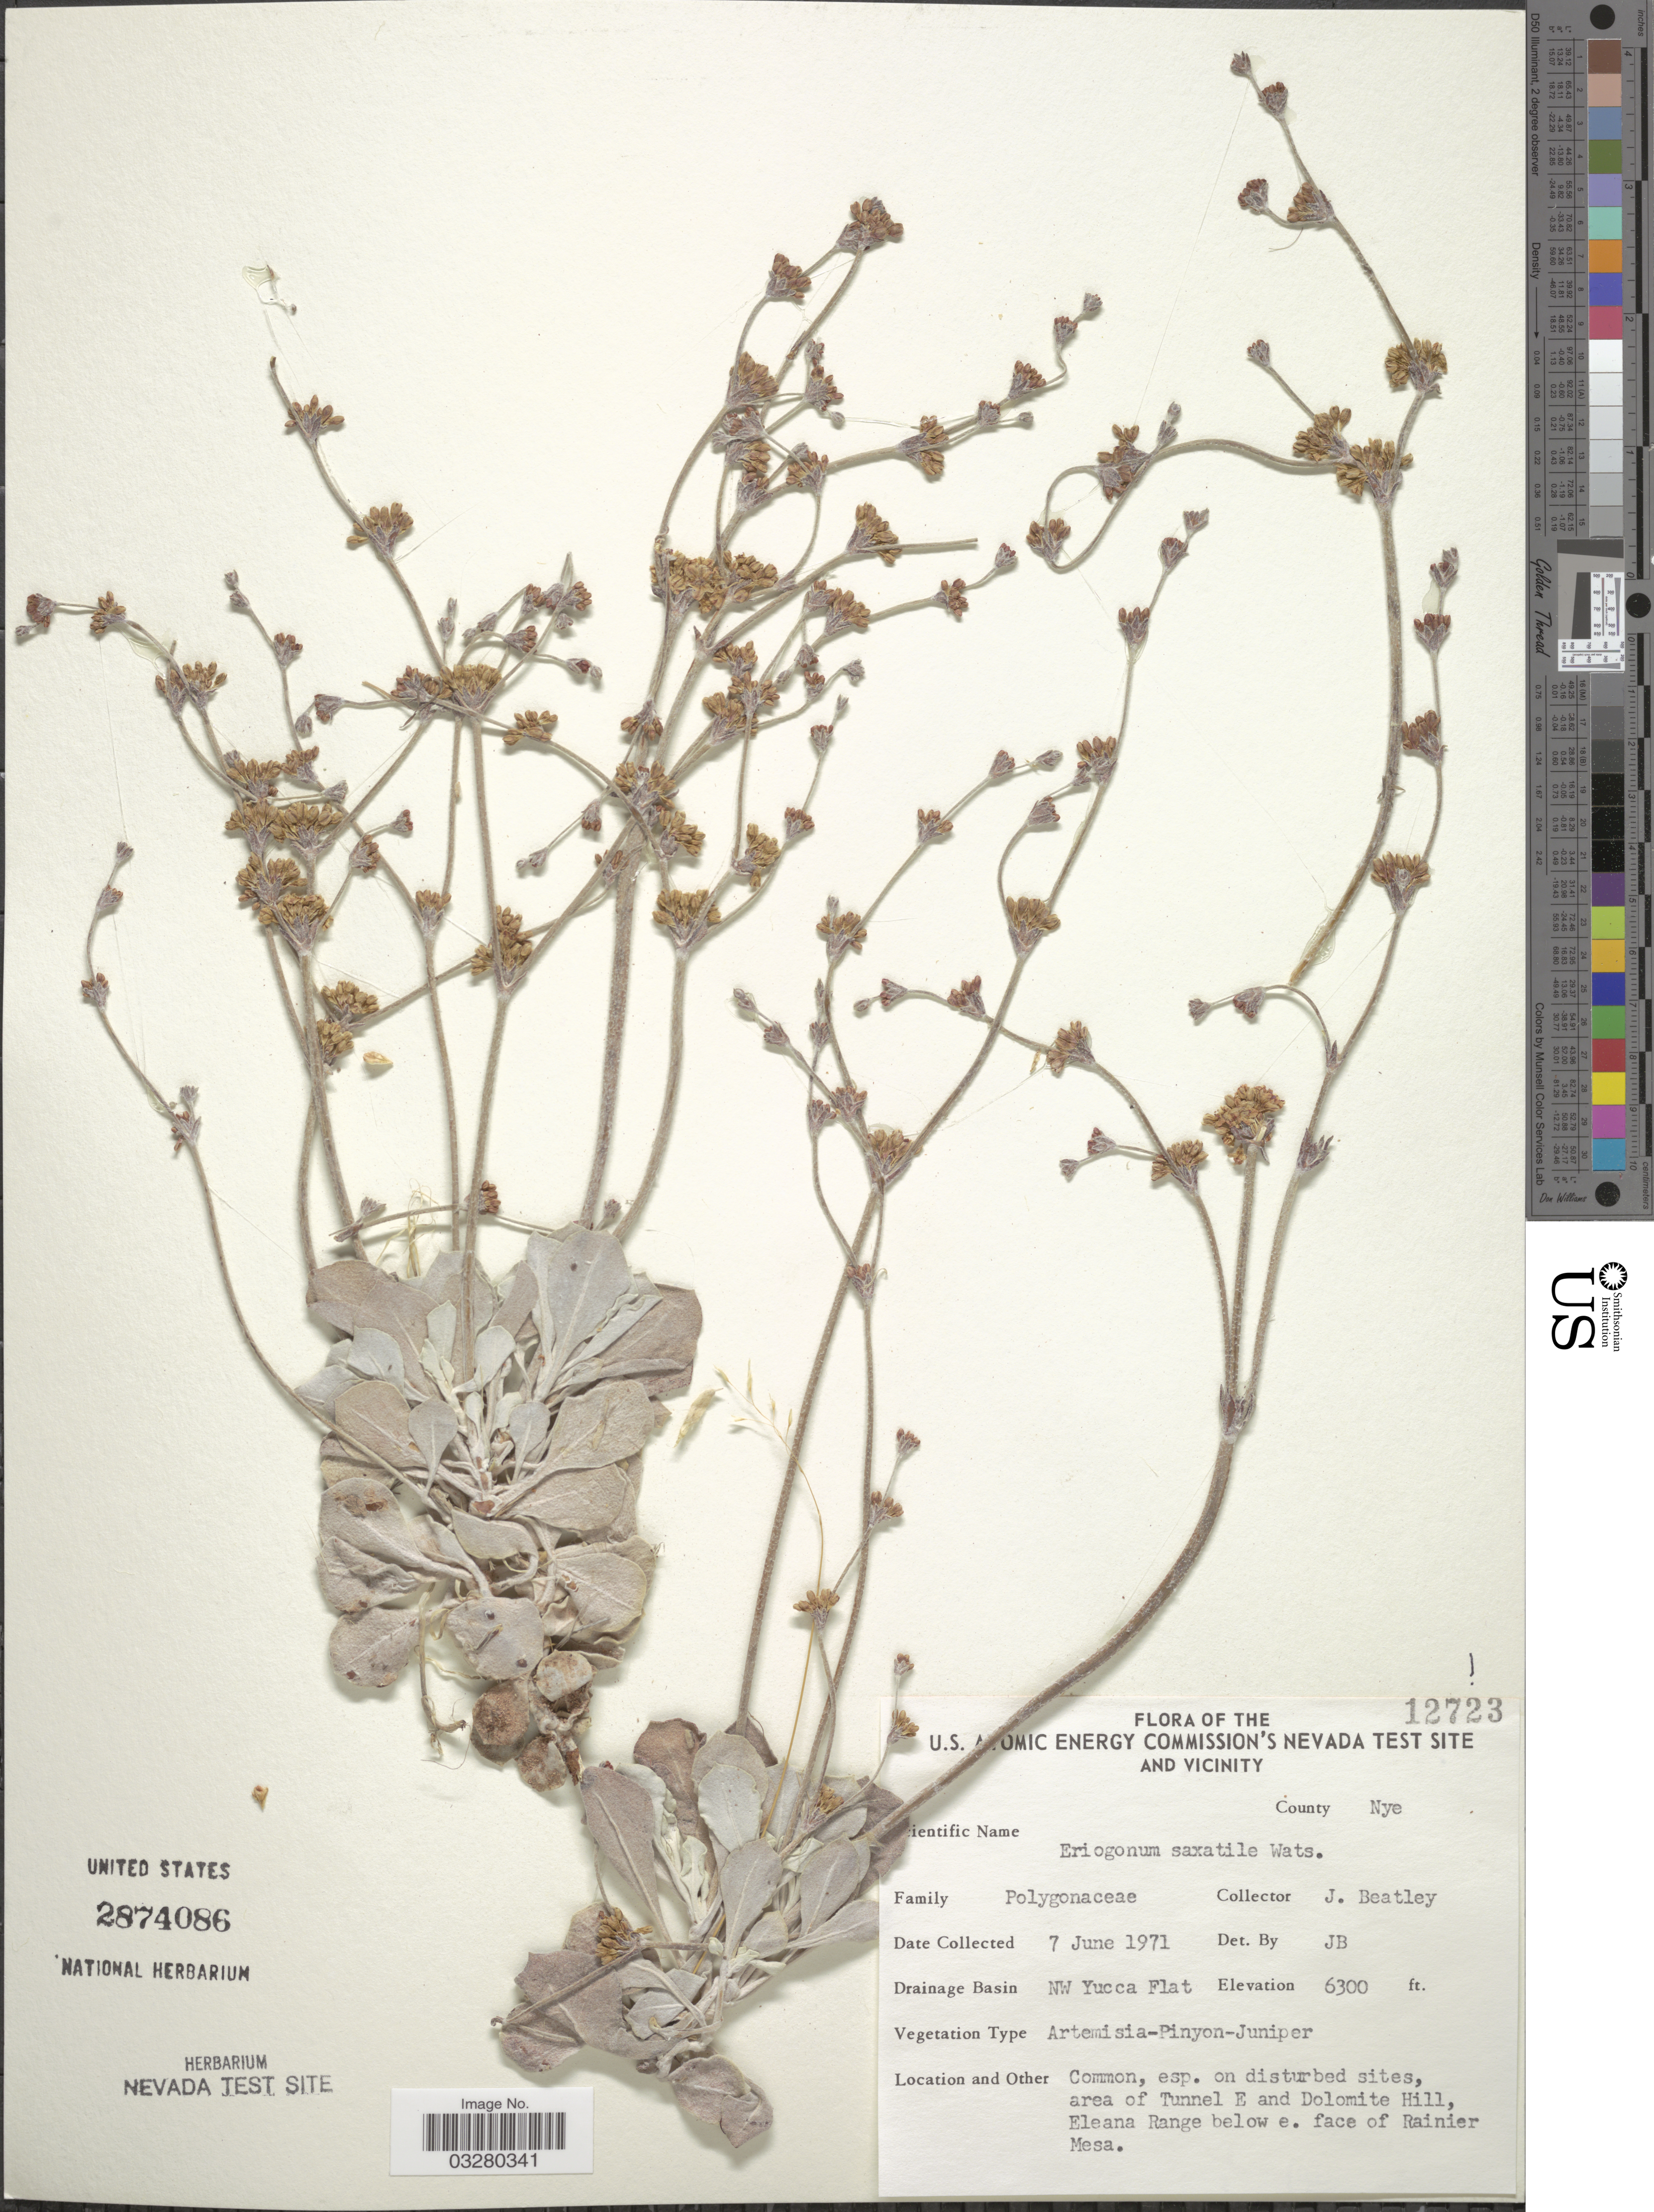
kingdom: Plantae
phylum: Tracheophyta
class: Magnoliopsida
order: Caryophyllales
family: Polygonaceae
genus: Eriogonum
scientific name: Eriogonum saxatile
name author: S. Watson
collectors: J. C. Beatley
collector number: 12723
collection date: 1971-06-07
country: United States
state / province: Nevada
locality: U.S. Atomic Energy Commission's Nevada Test Site and Vicinity. County Nye. Drainage Basin NW Yucca Flat. Area of Tunnel E and Dolomite Hill, Eleana Range below e. face of Rainier Mesa.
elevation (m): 1920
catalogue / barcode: US 2874086